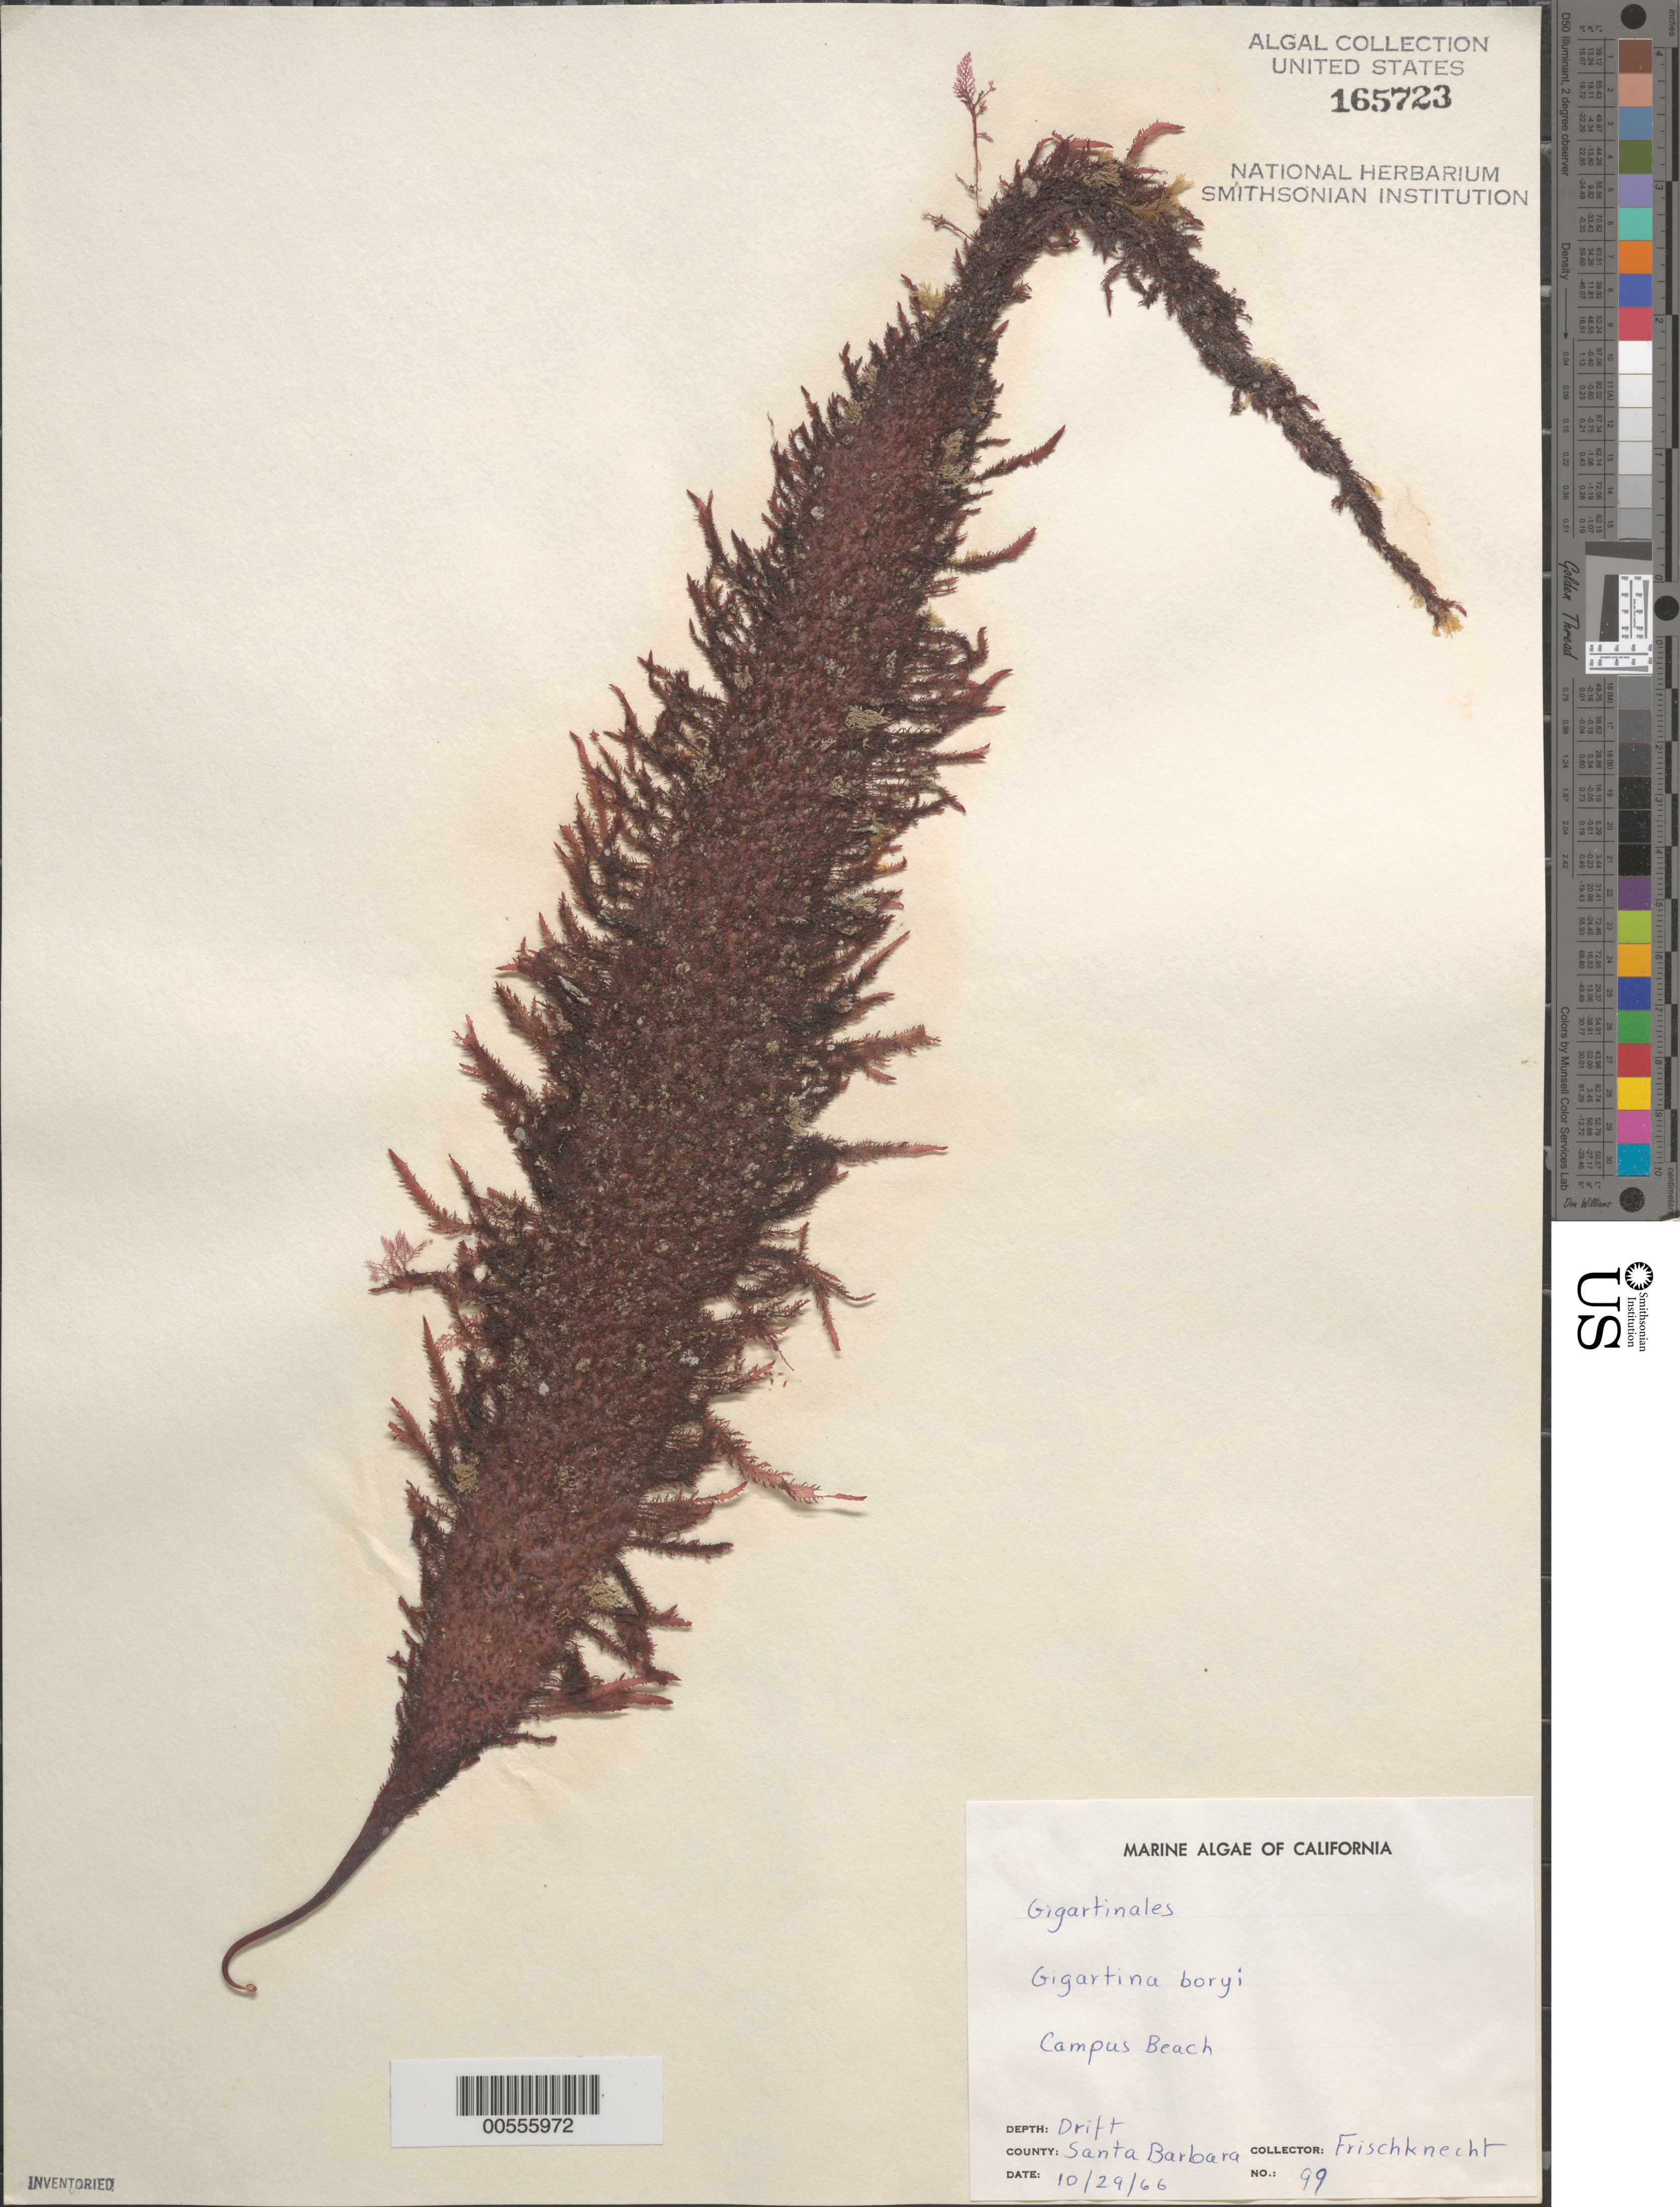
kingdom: Plantae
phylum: Rhodophyta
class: Florideophyceae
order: Gigartinales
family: Gigartinaceae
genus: Chondracanthus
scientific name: Chondracanthus harveyanus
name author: (Kütz.) Guiry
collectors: -. Frischknecht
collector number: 99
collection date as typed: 29 Oct 1966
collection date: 1966-10-29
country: United States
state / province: California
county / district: Santa Barbara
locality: Campus Beach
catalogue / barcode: US 165723